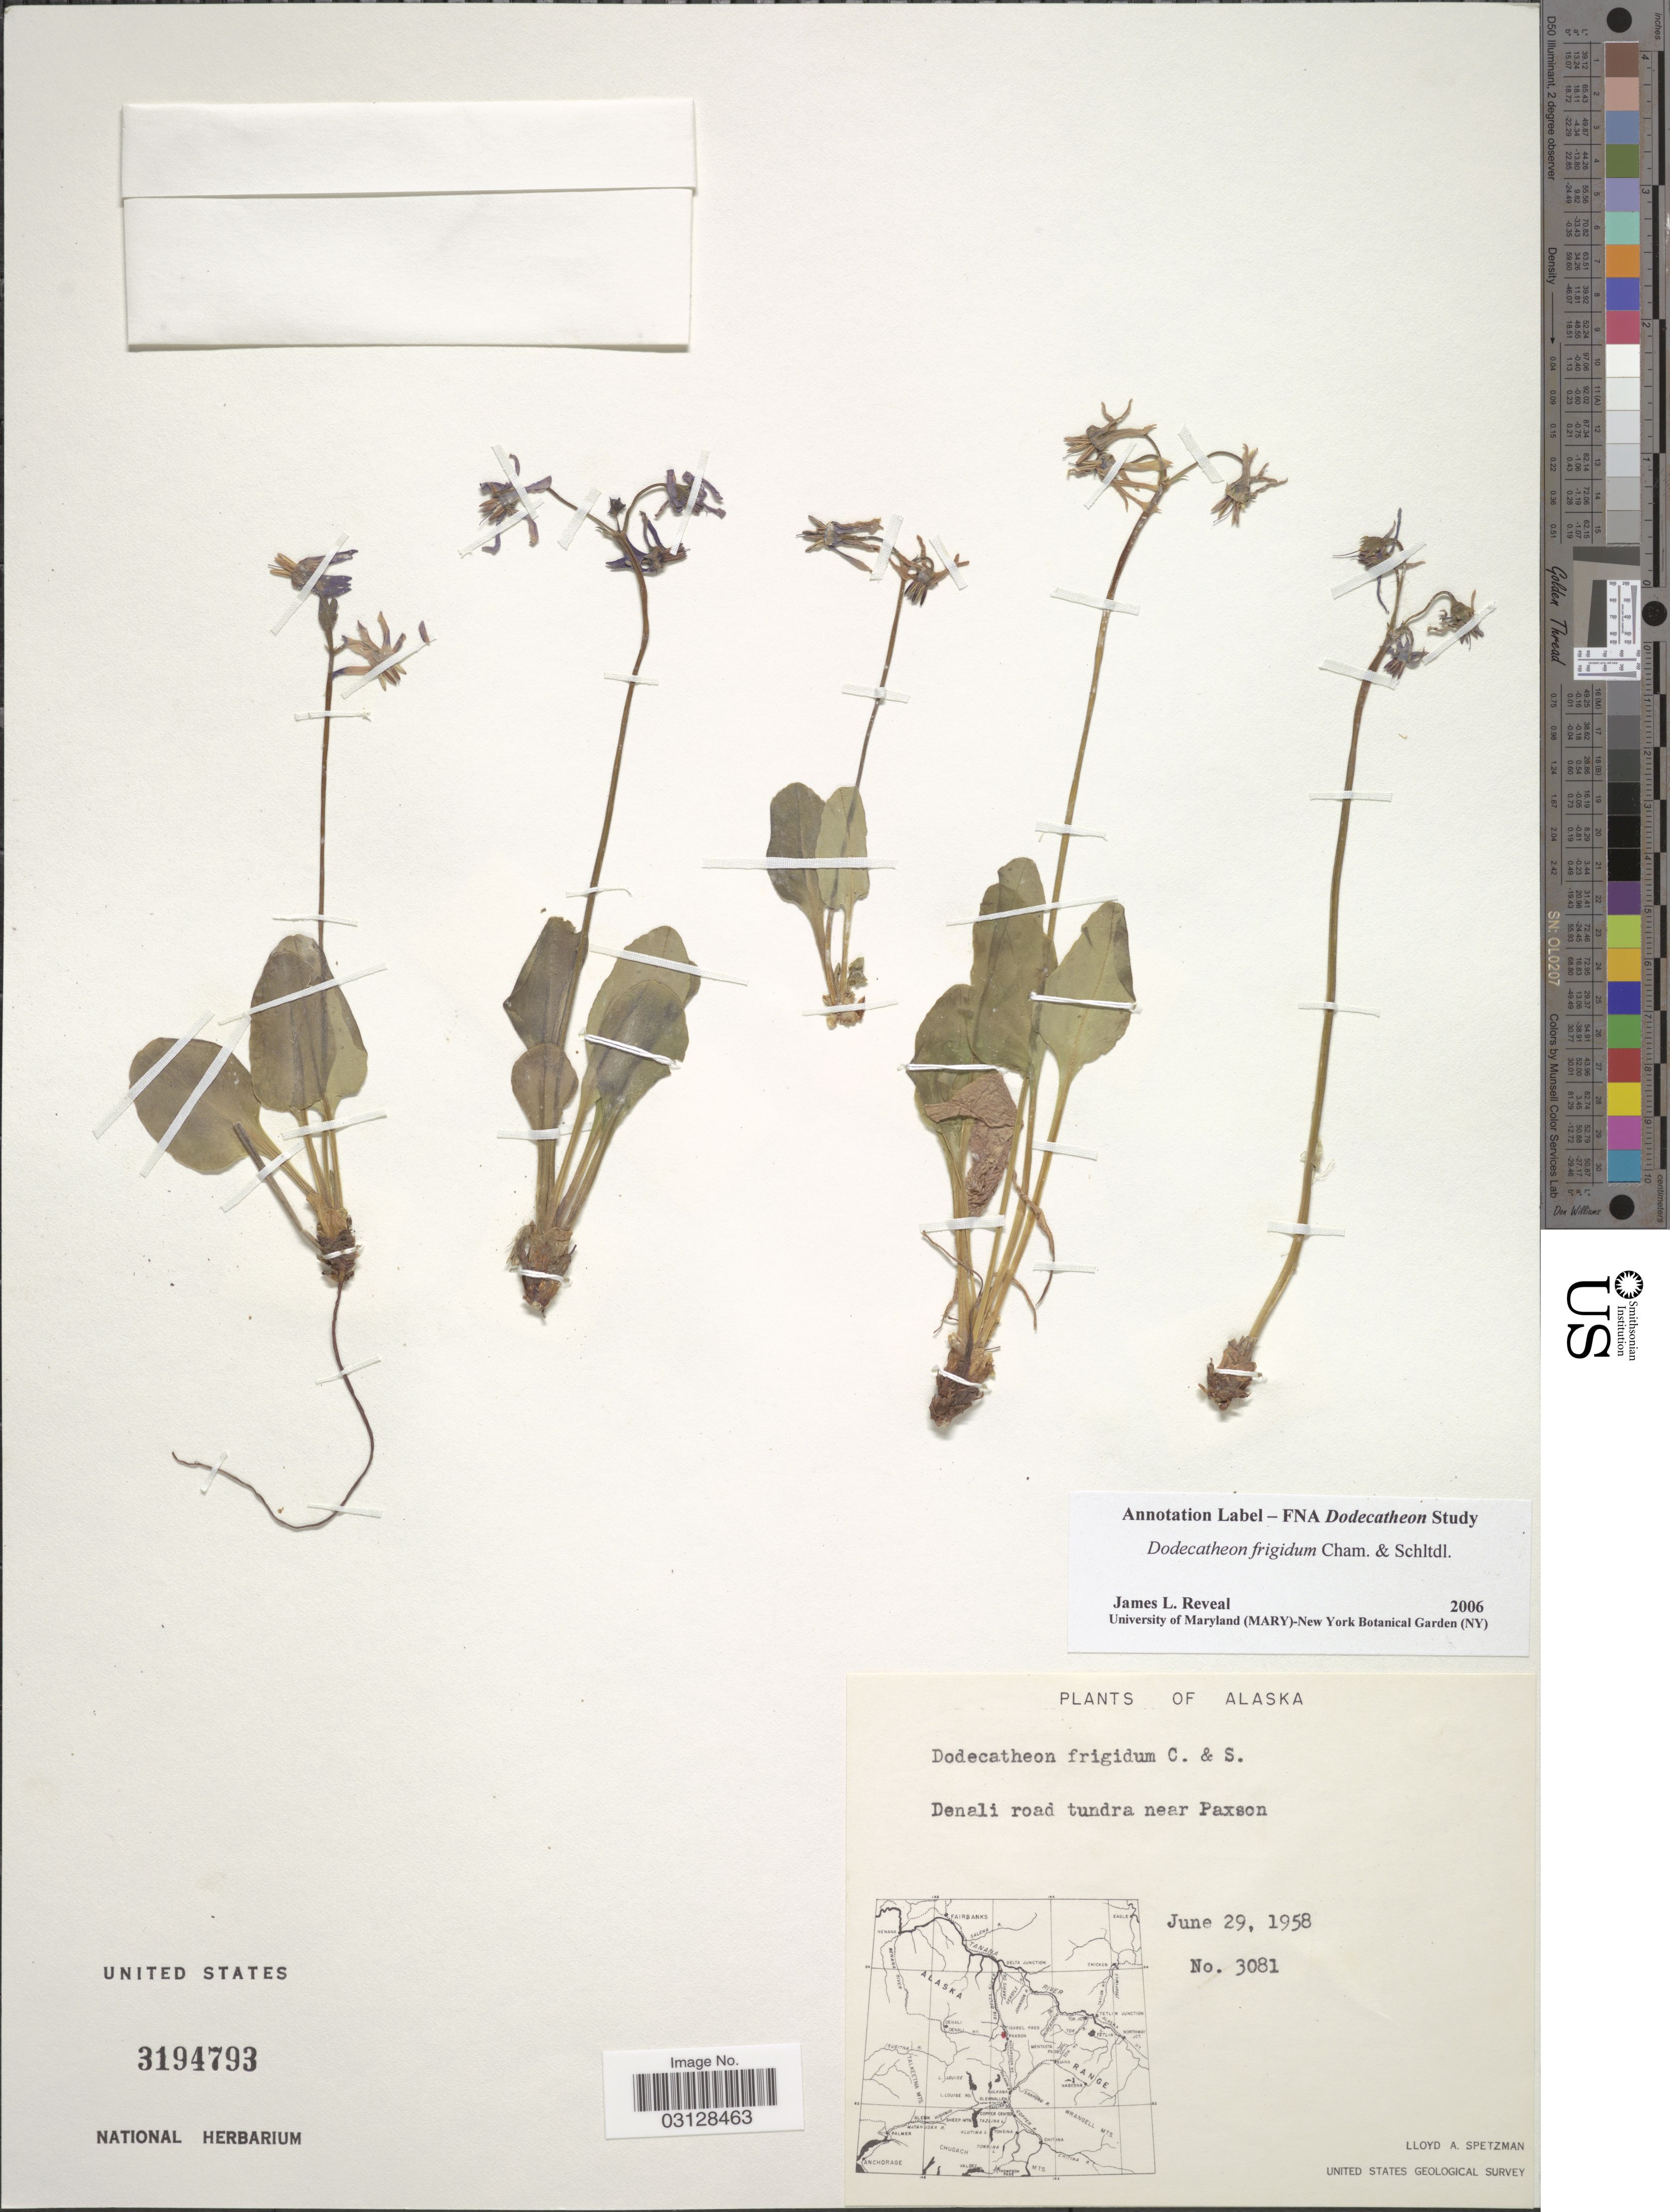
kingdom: Plantae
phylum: Tracheophyta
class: Magnoliopsida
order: Ericales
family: Primulaceae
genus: Dodecatheon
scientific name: Dodecatheon frigidum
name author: Cham. & Schltdl.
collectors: L. Spetzman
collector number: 3081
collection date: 1958-06-29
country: United States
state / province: Alaska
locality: Denali road tundra near Paxson.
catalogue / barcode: US 3194793